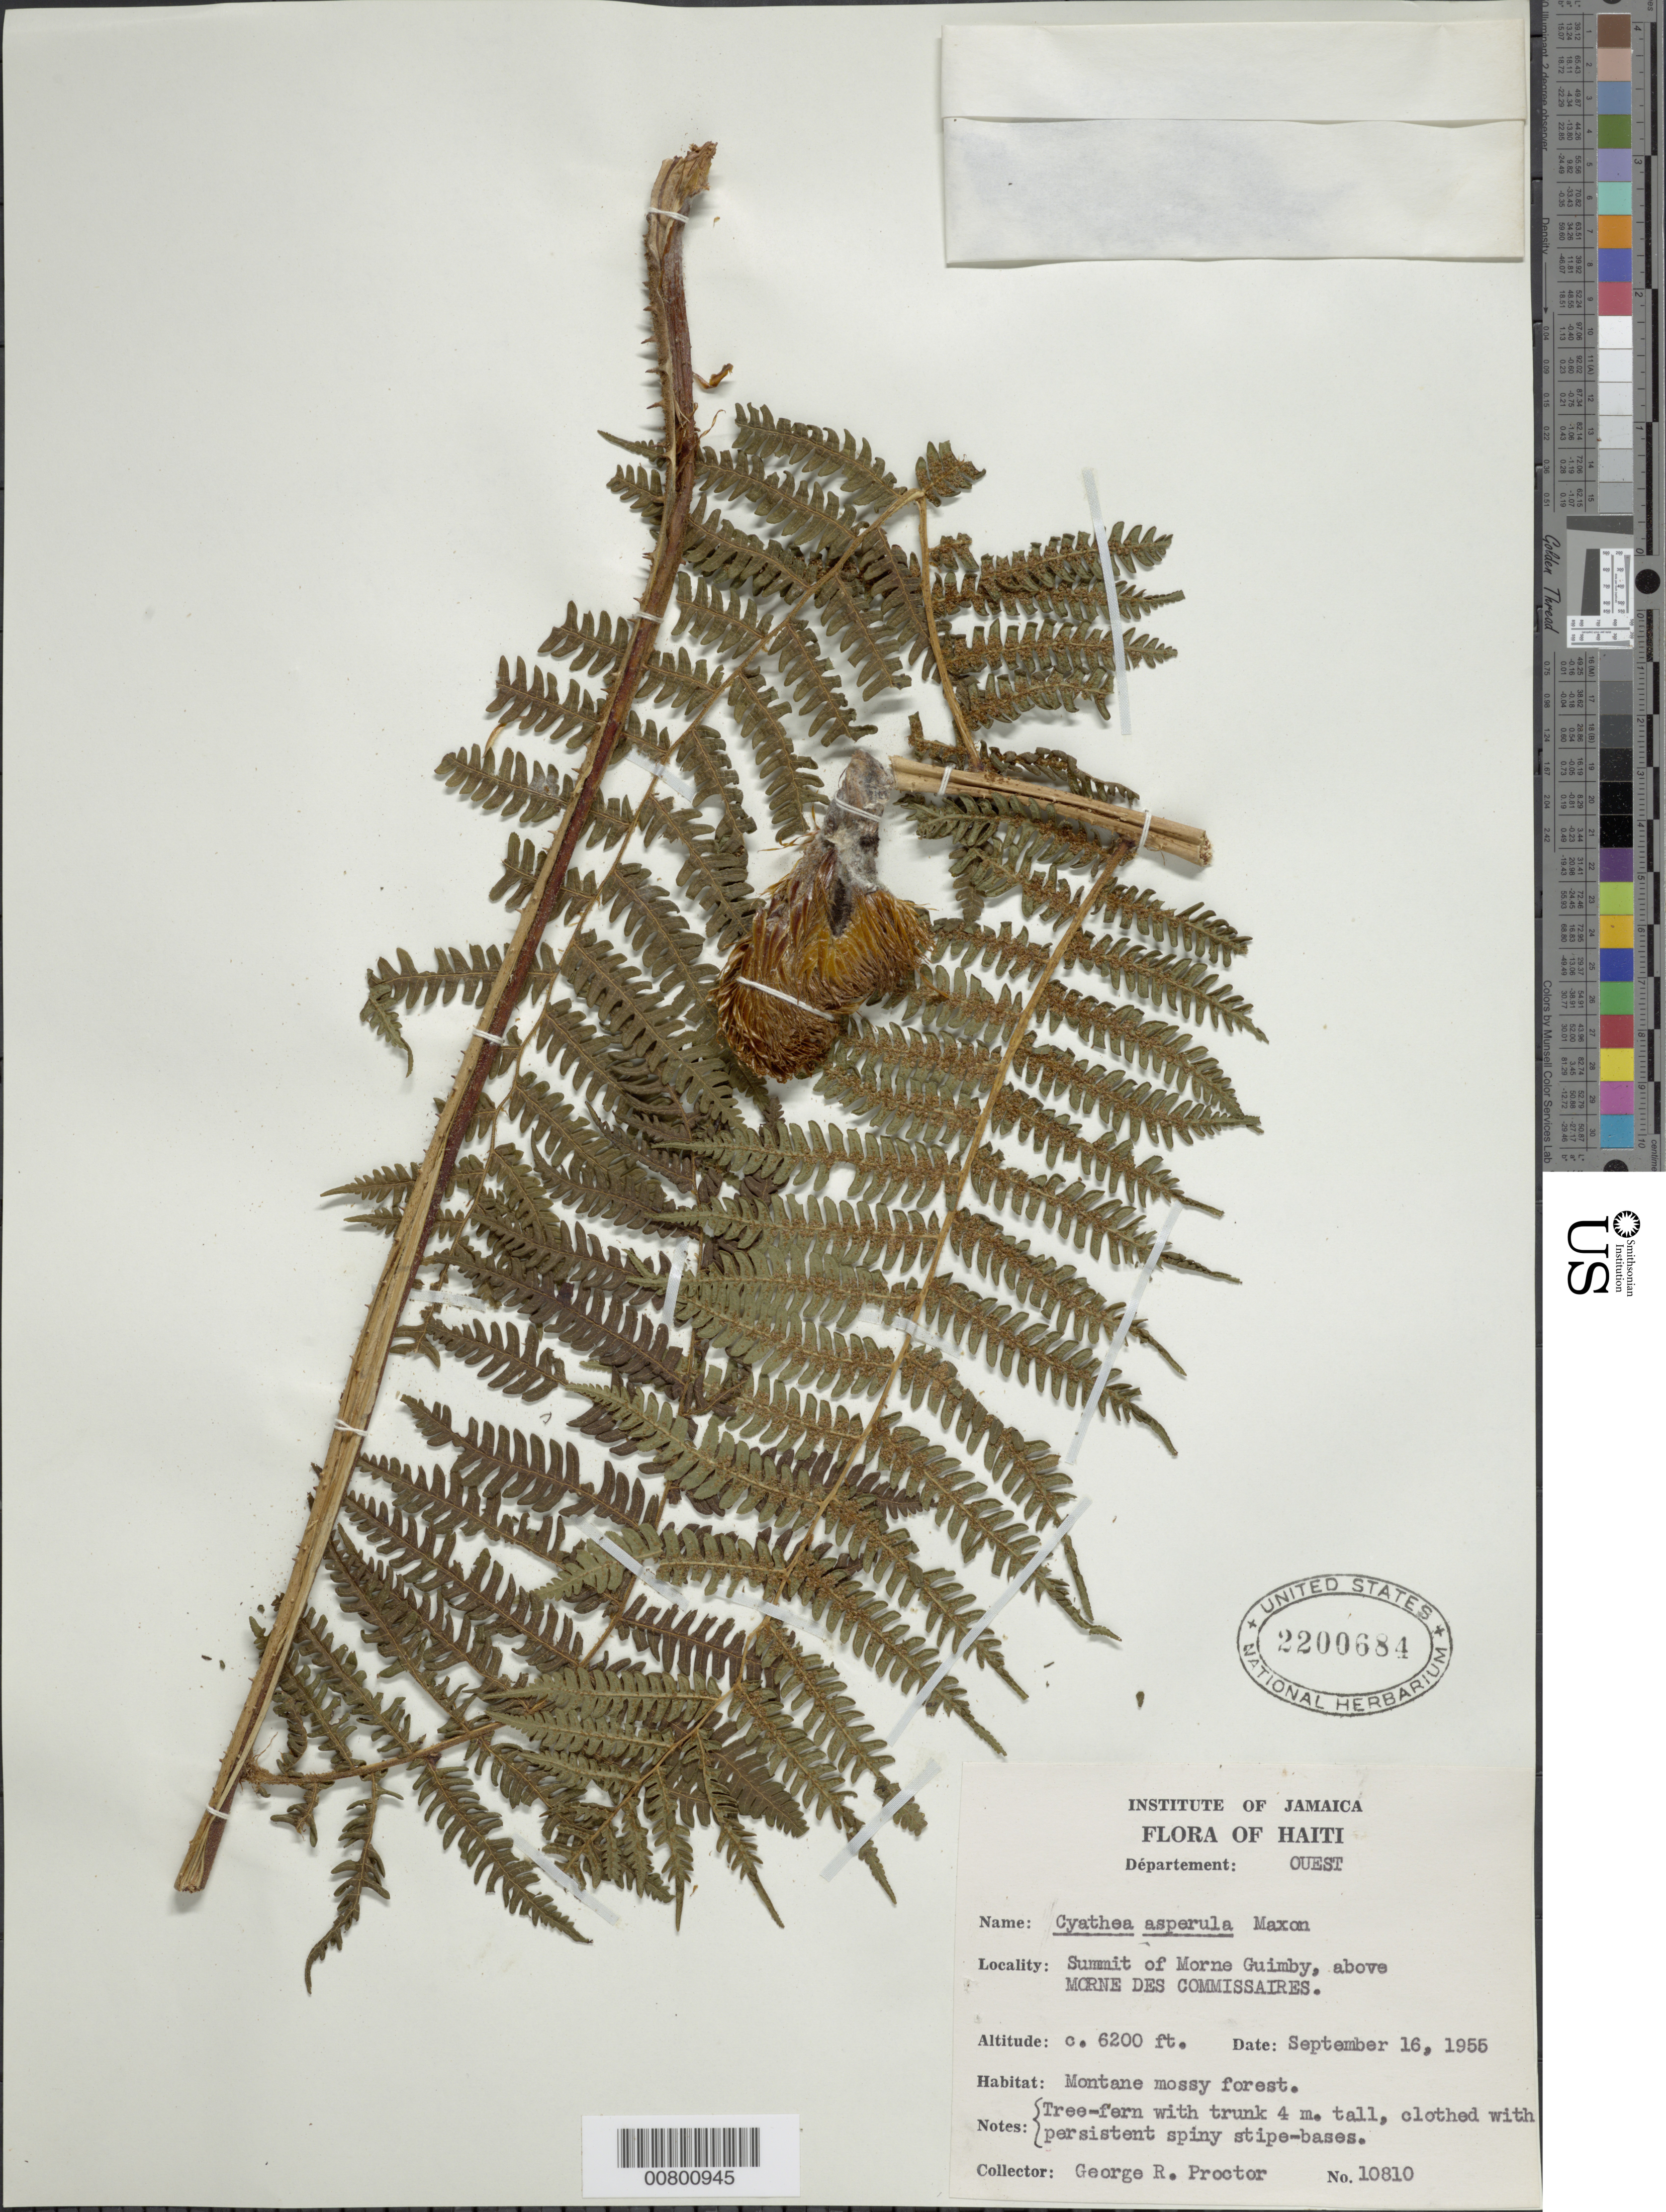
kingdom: Plantae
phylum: Tracheophyta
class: Polypodiopsida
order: Cyatheales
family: Cyatheaceae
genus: Cyathea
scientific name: Cyathea furfuracea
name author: Christ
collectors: G. R. Proctor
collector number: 10810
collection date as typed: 16 Sep 1955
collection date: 1955-09-16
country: Haiti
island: Hispaniola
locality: Morne Guimby summit, above Morne des Commissaires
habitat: Montane mossy forest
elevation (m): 1890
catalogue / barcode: US 2200684